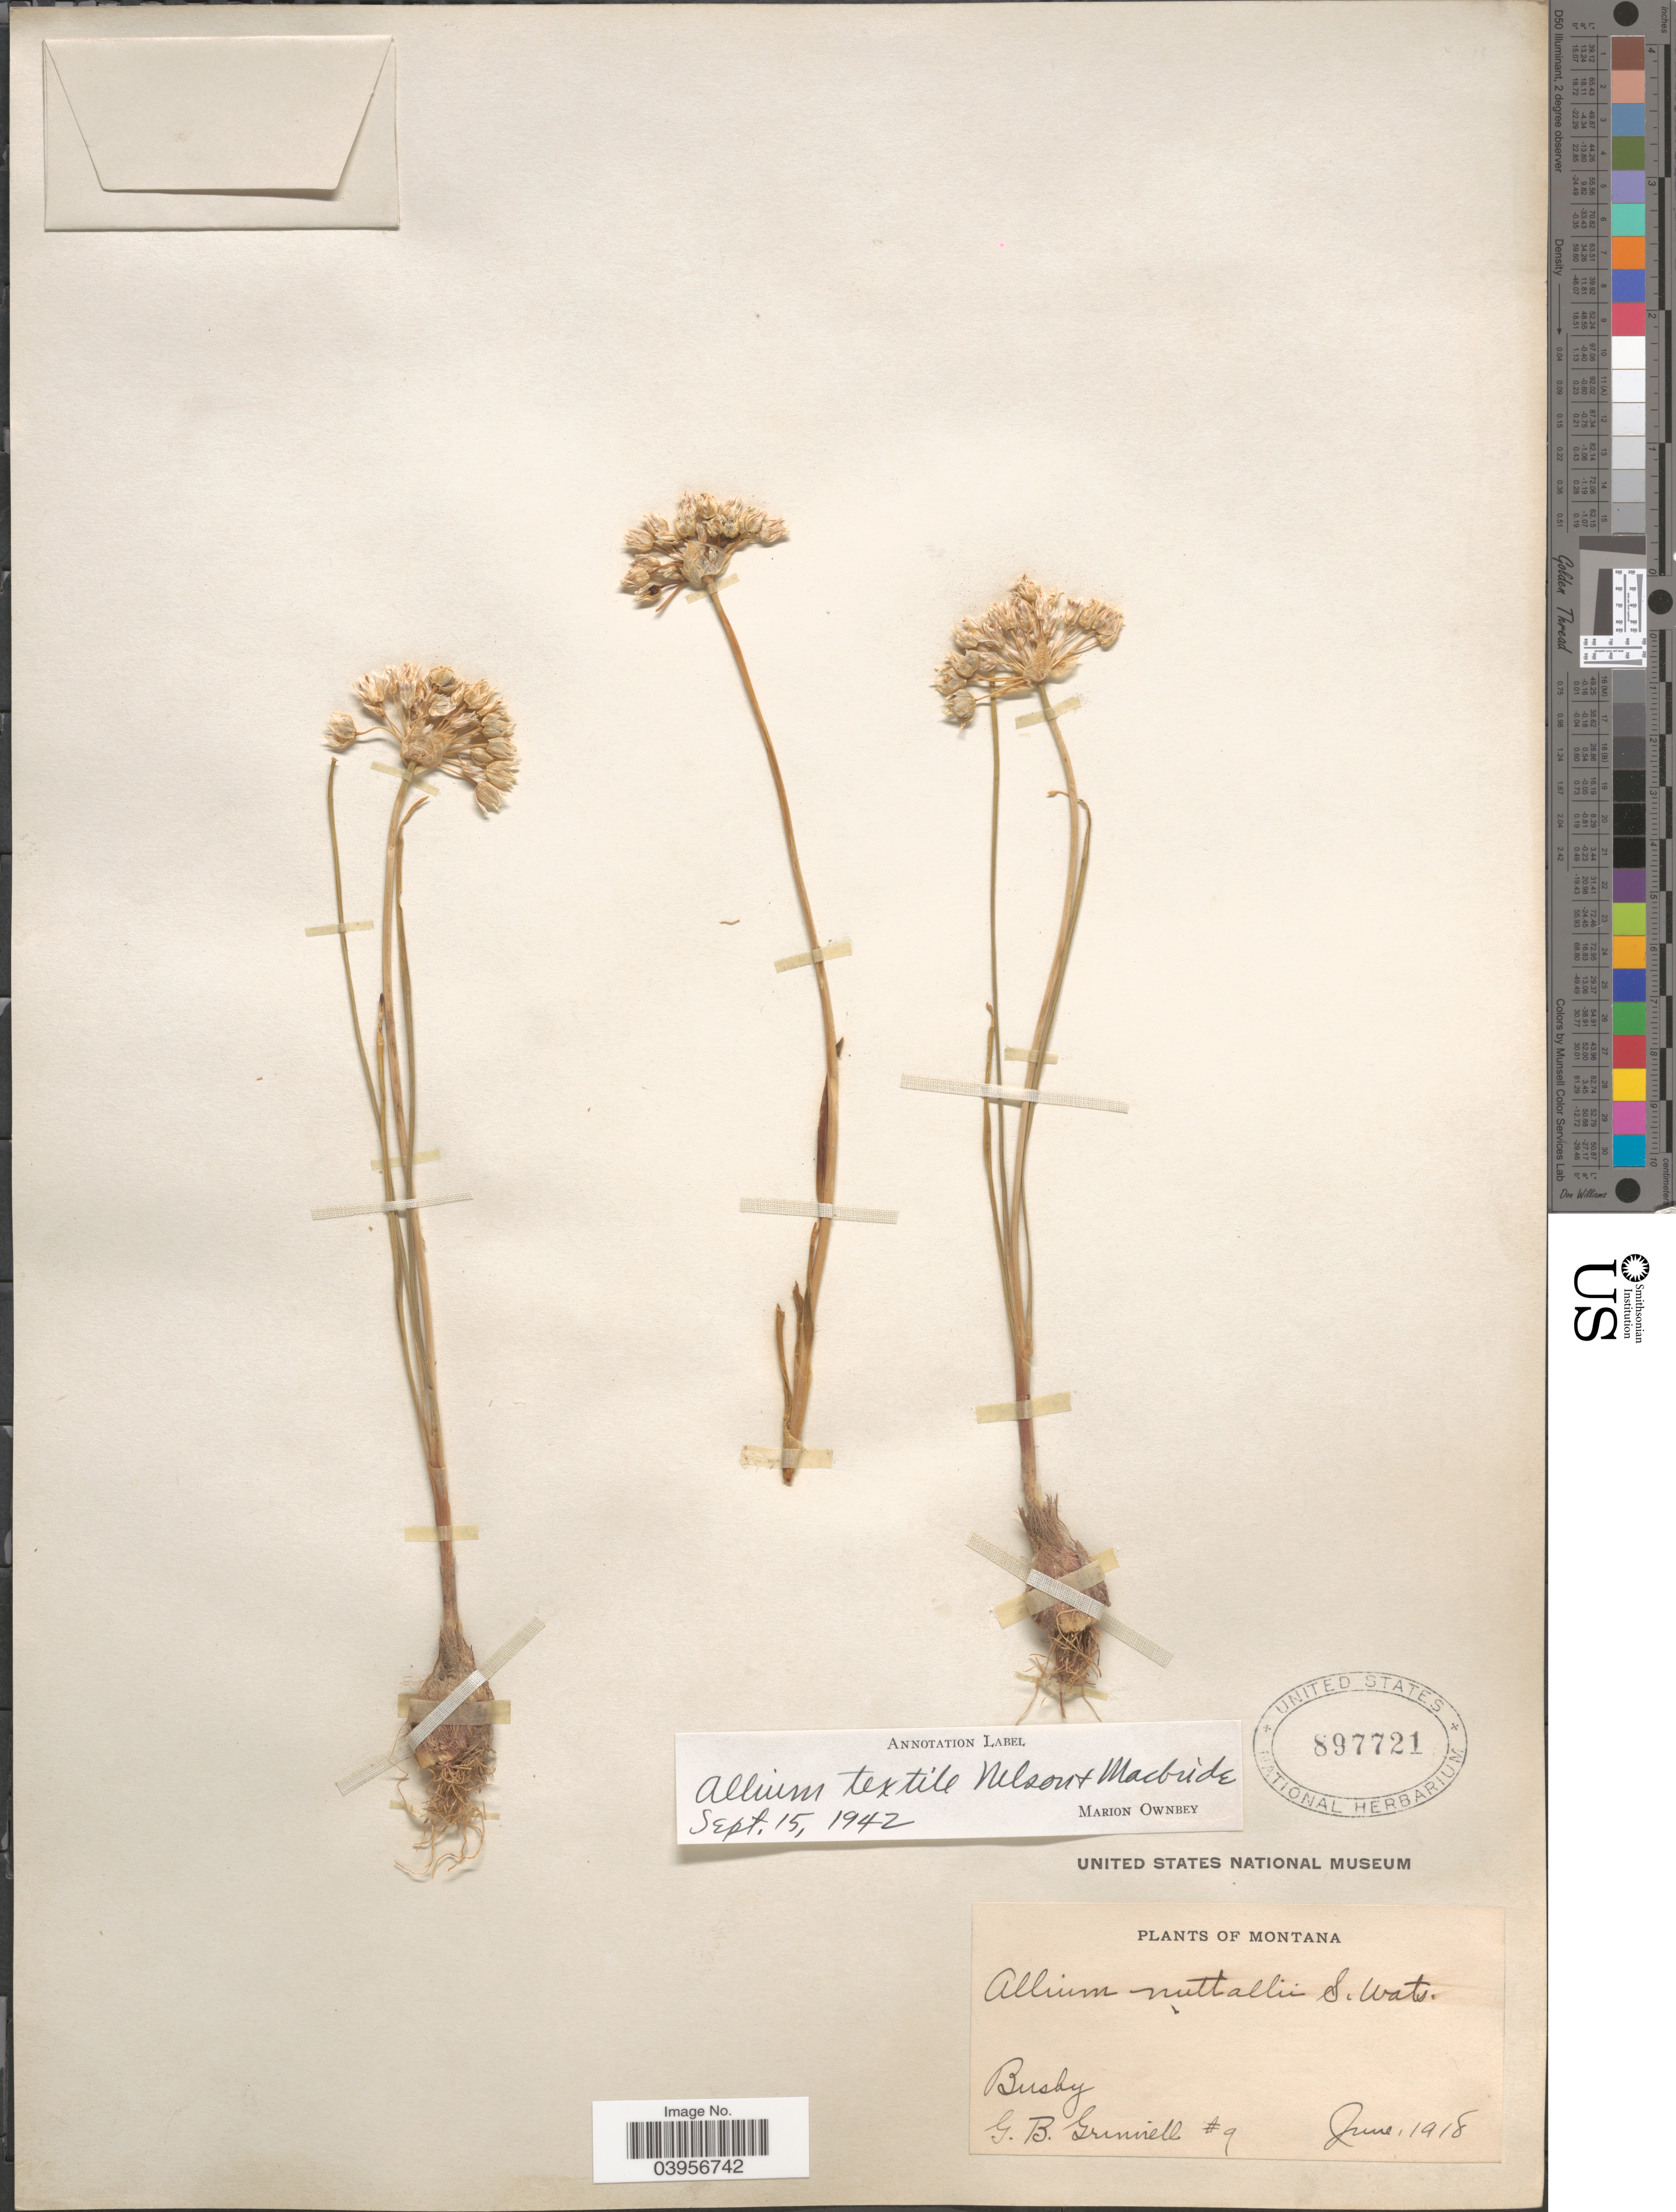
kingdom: Plantae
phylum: Tracheophyta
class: Liliopsida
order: Asparagales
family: Amaryllidaceae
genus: Allium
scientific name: Allium textile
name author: A. Nelson & J.F. Macbr.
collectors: G. Grinnell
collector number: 9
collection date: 1918-06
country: United States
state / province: Montana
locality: Busby.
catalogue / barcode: US 897721